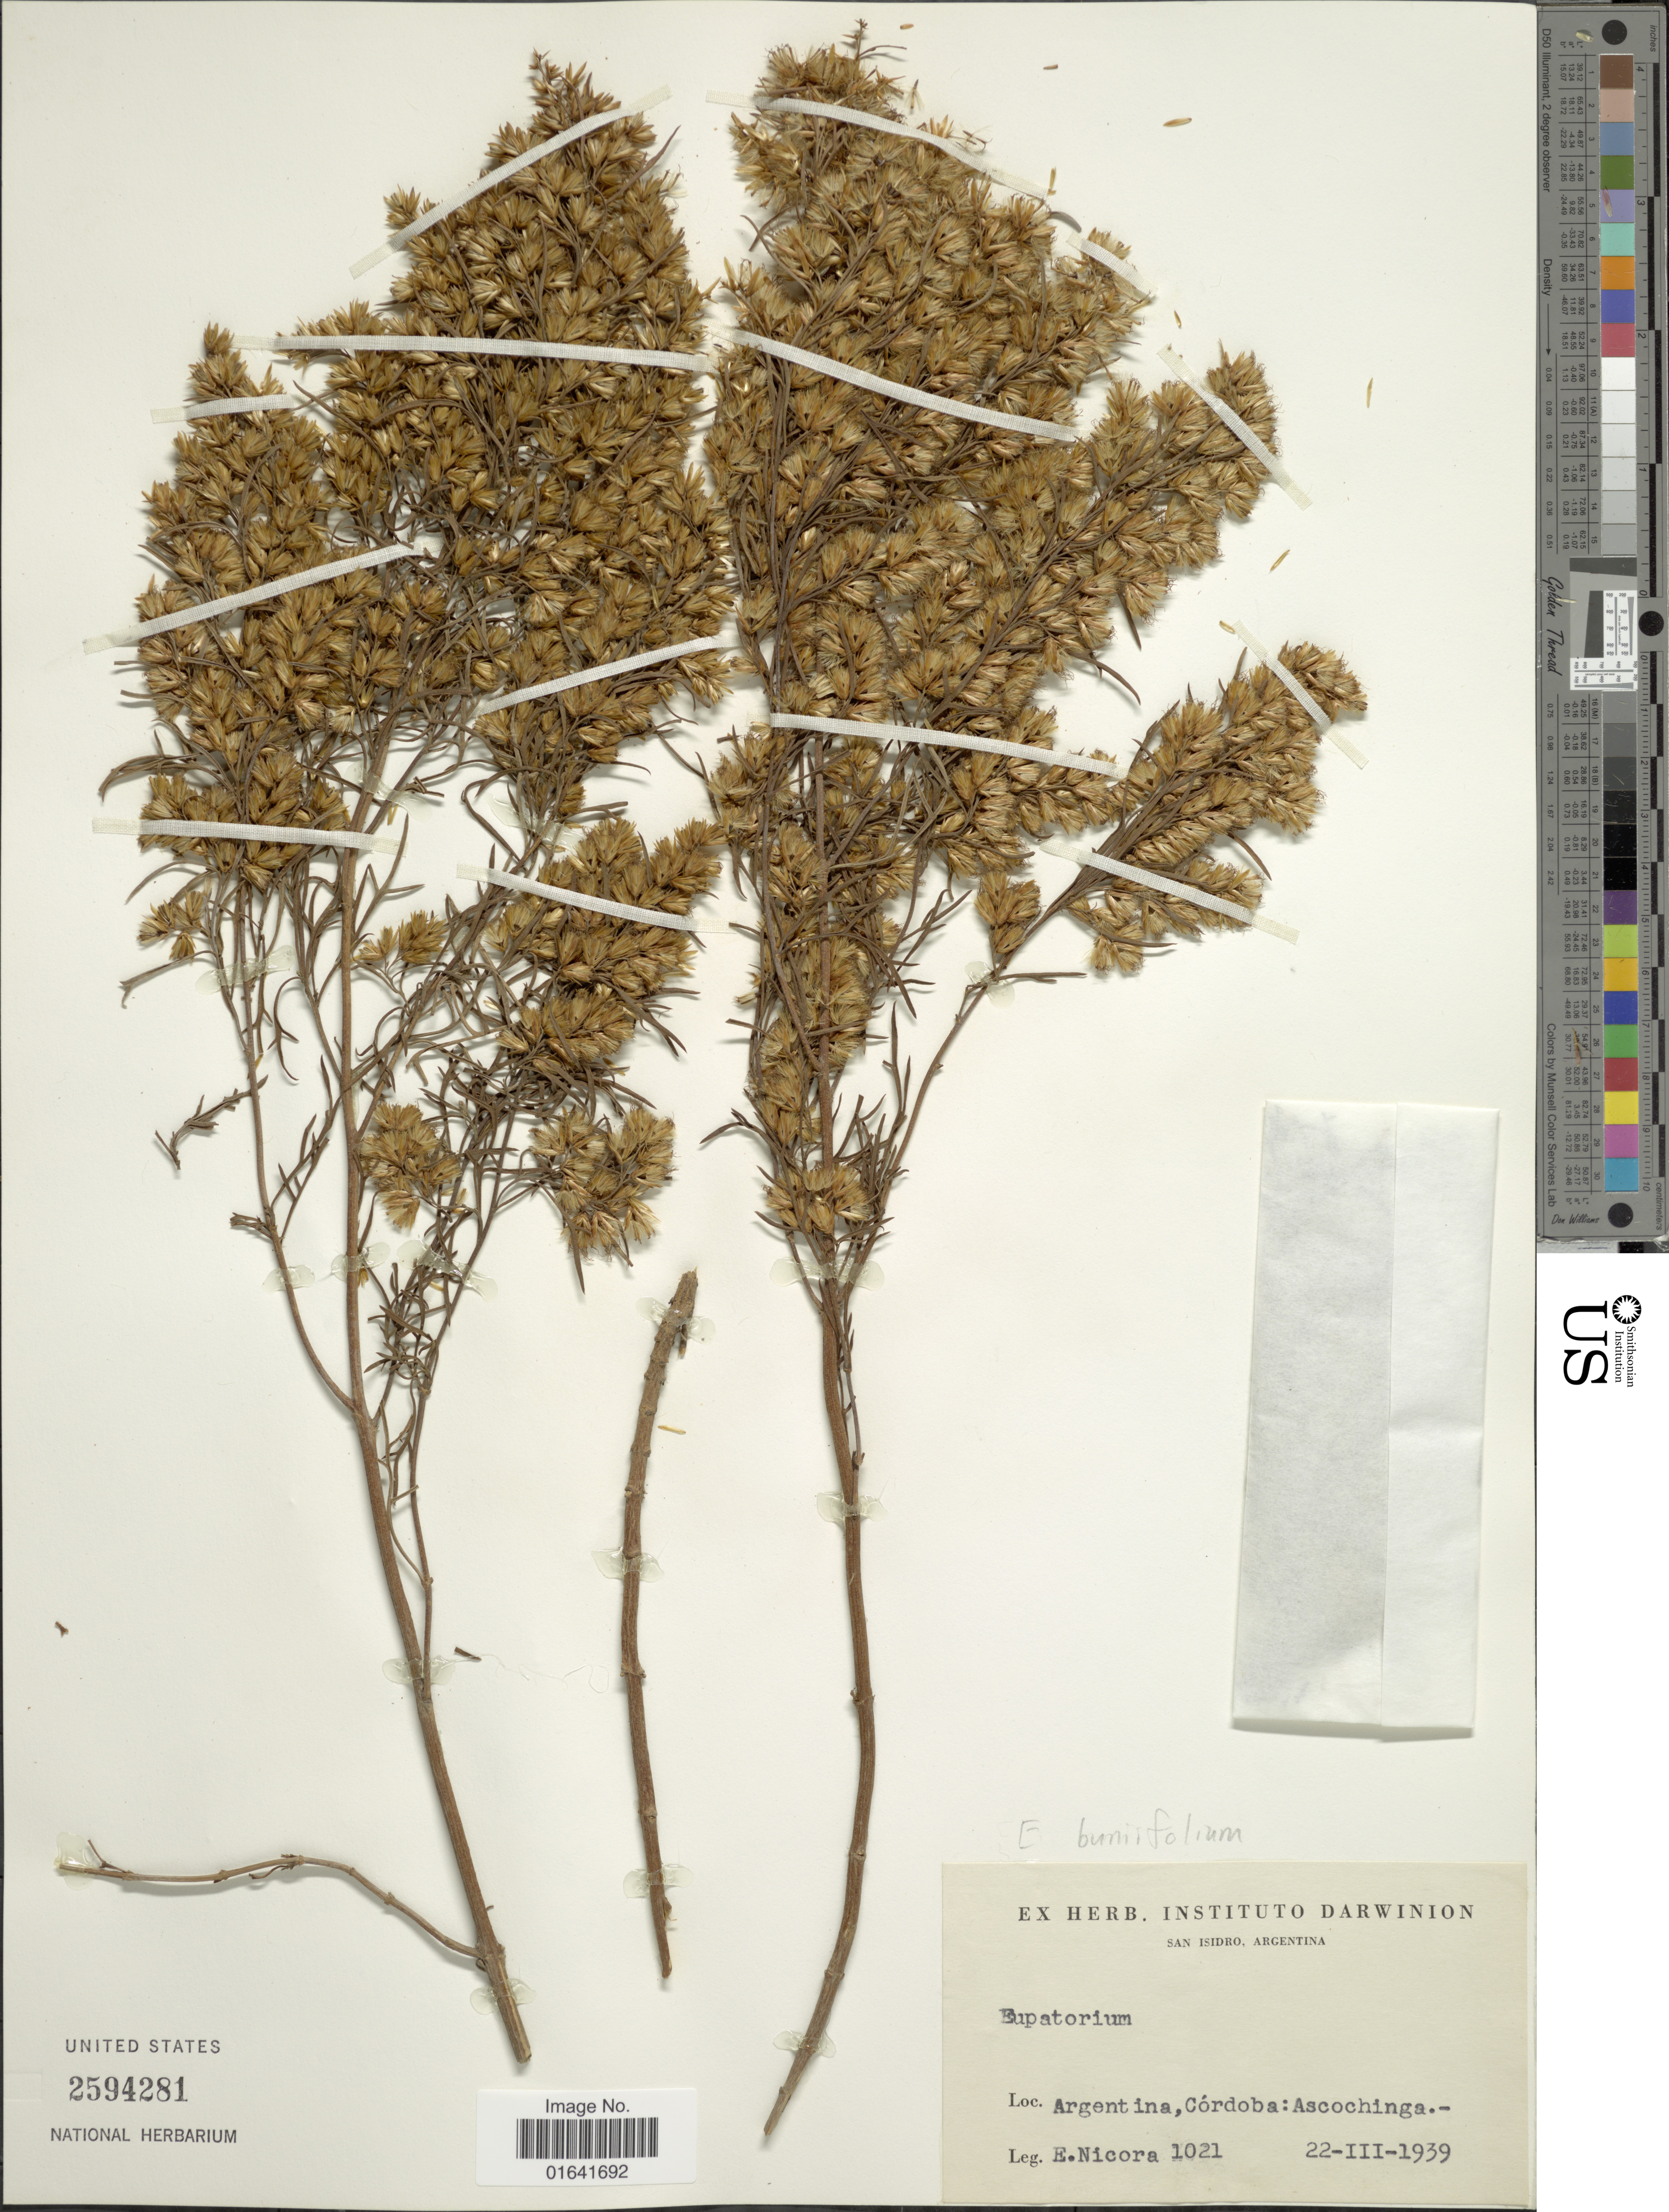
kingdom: Plantae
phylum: Tracheophyta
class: Magnoliopsida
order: Asterales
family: Asteraceae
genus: Acanthostyles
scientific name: Acanthostyles buniifolius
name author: (Hook. & Arn.) R.M. King & H. Rob.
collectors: E. Nicora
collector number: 1021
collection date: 1939-03-22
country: Argentina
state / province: Cordoba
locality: Ascochinga.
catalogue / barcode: US 2594281